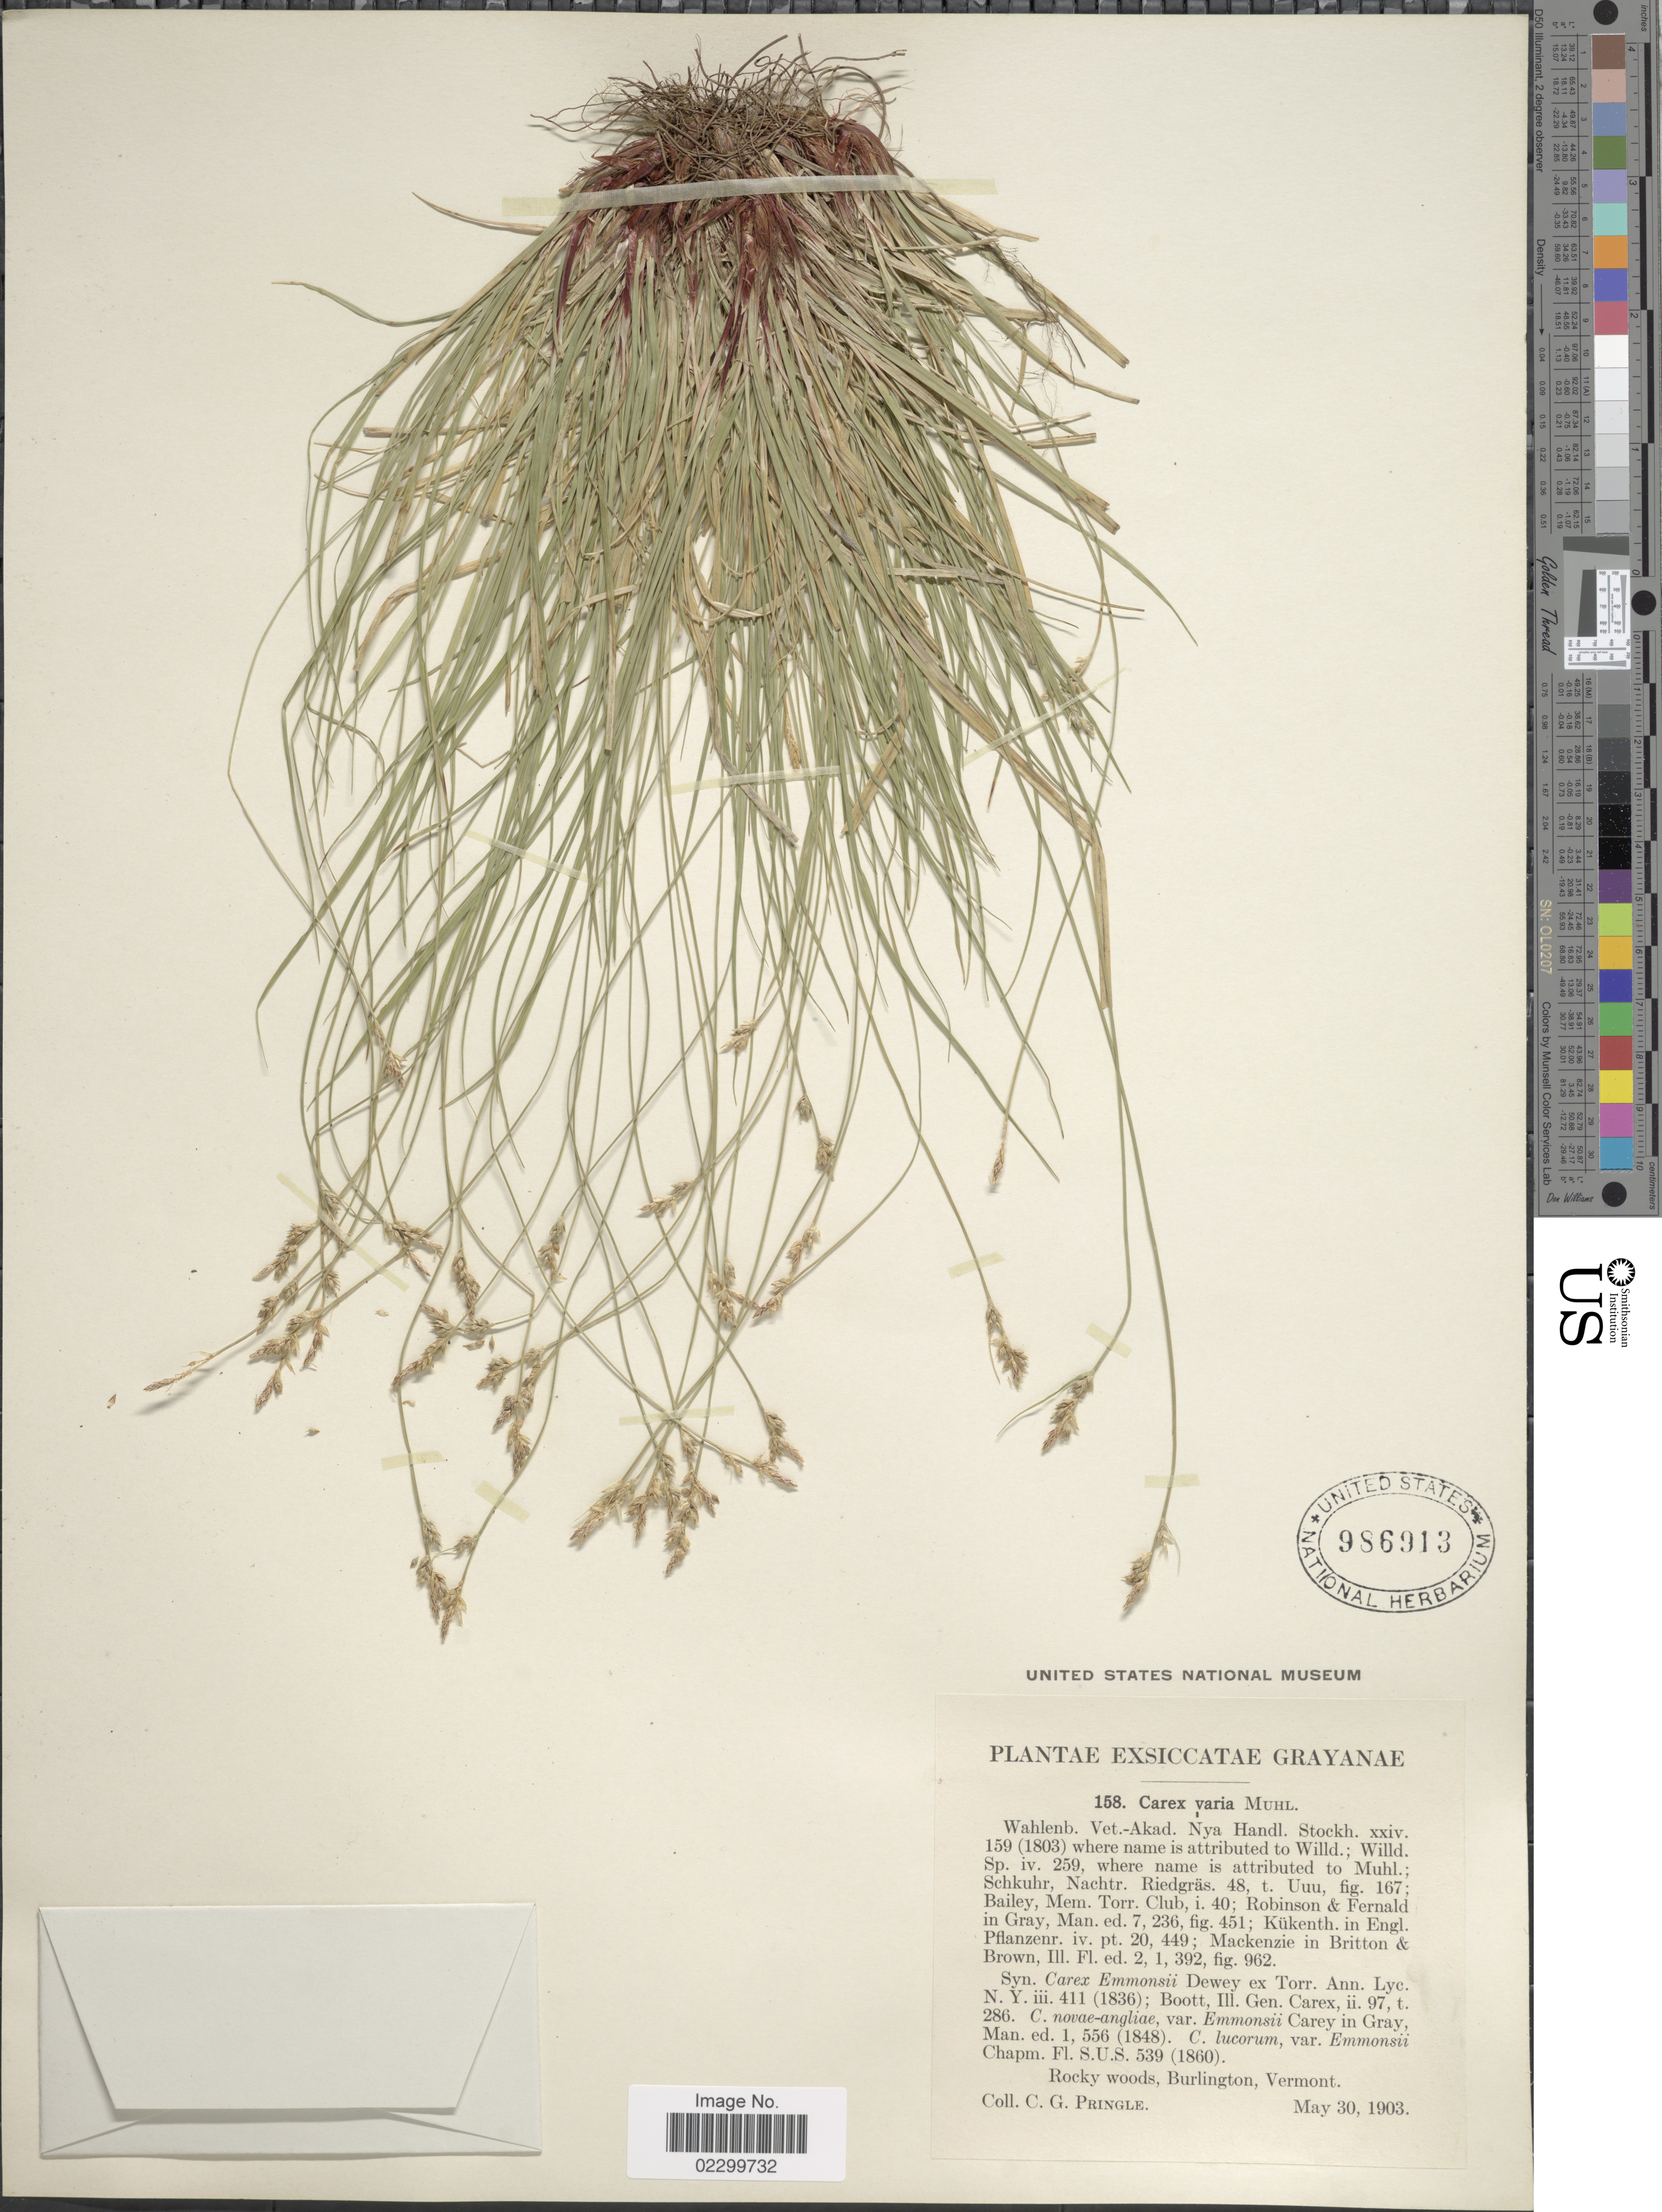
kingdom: Plantae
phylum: Tracheophyta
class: Liliopsida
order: Poales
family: Cyperaceae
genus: Carex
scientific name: Carex albicans var. albicans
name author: Willd. ex Spreng.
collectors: C. G. Pringle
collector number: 158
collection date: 1903-05-30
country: United States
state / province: Vermont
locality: Rocky woods, Burlington.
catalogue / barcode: US 986913